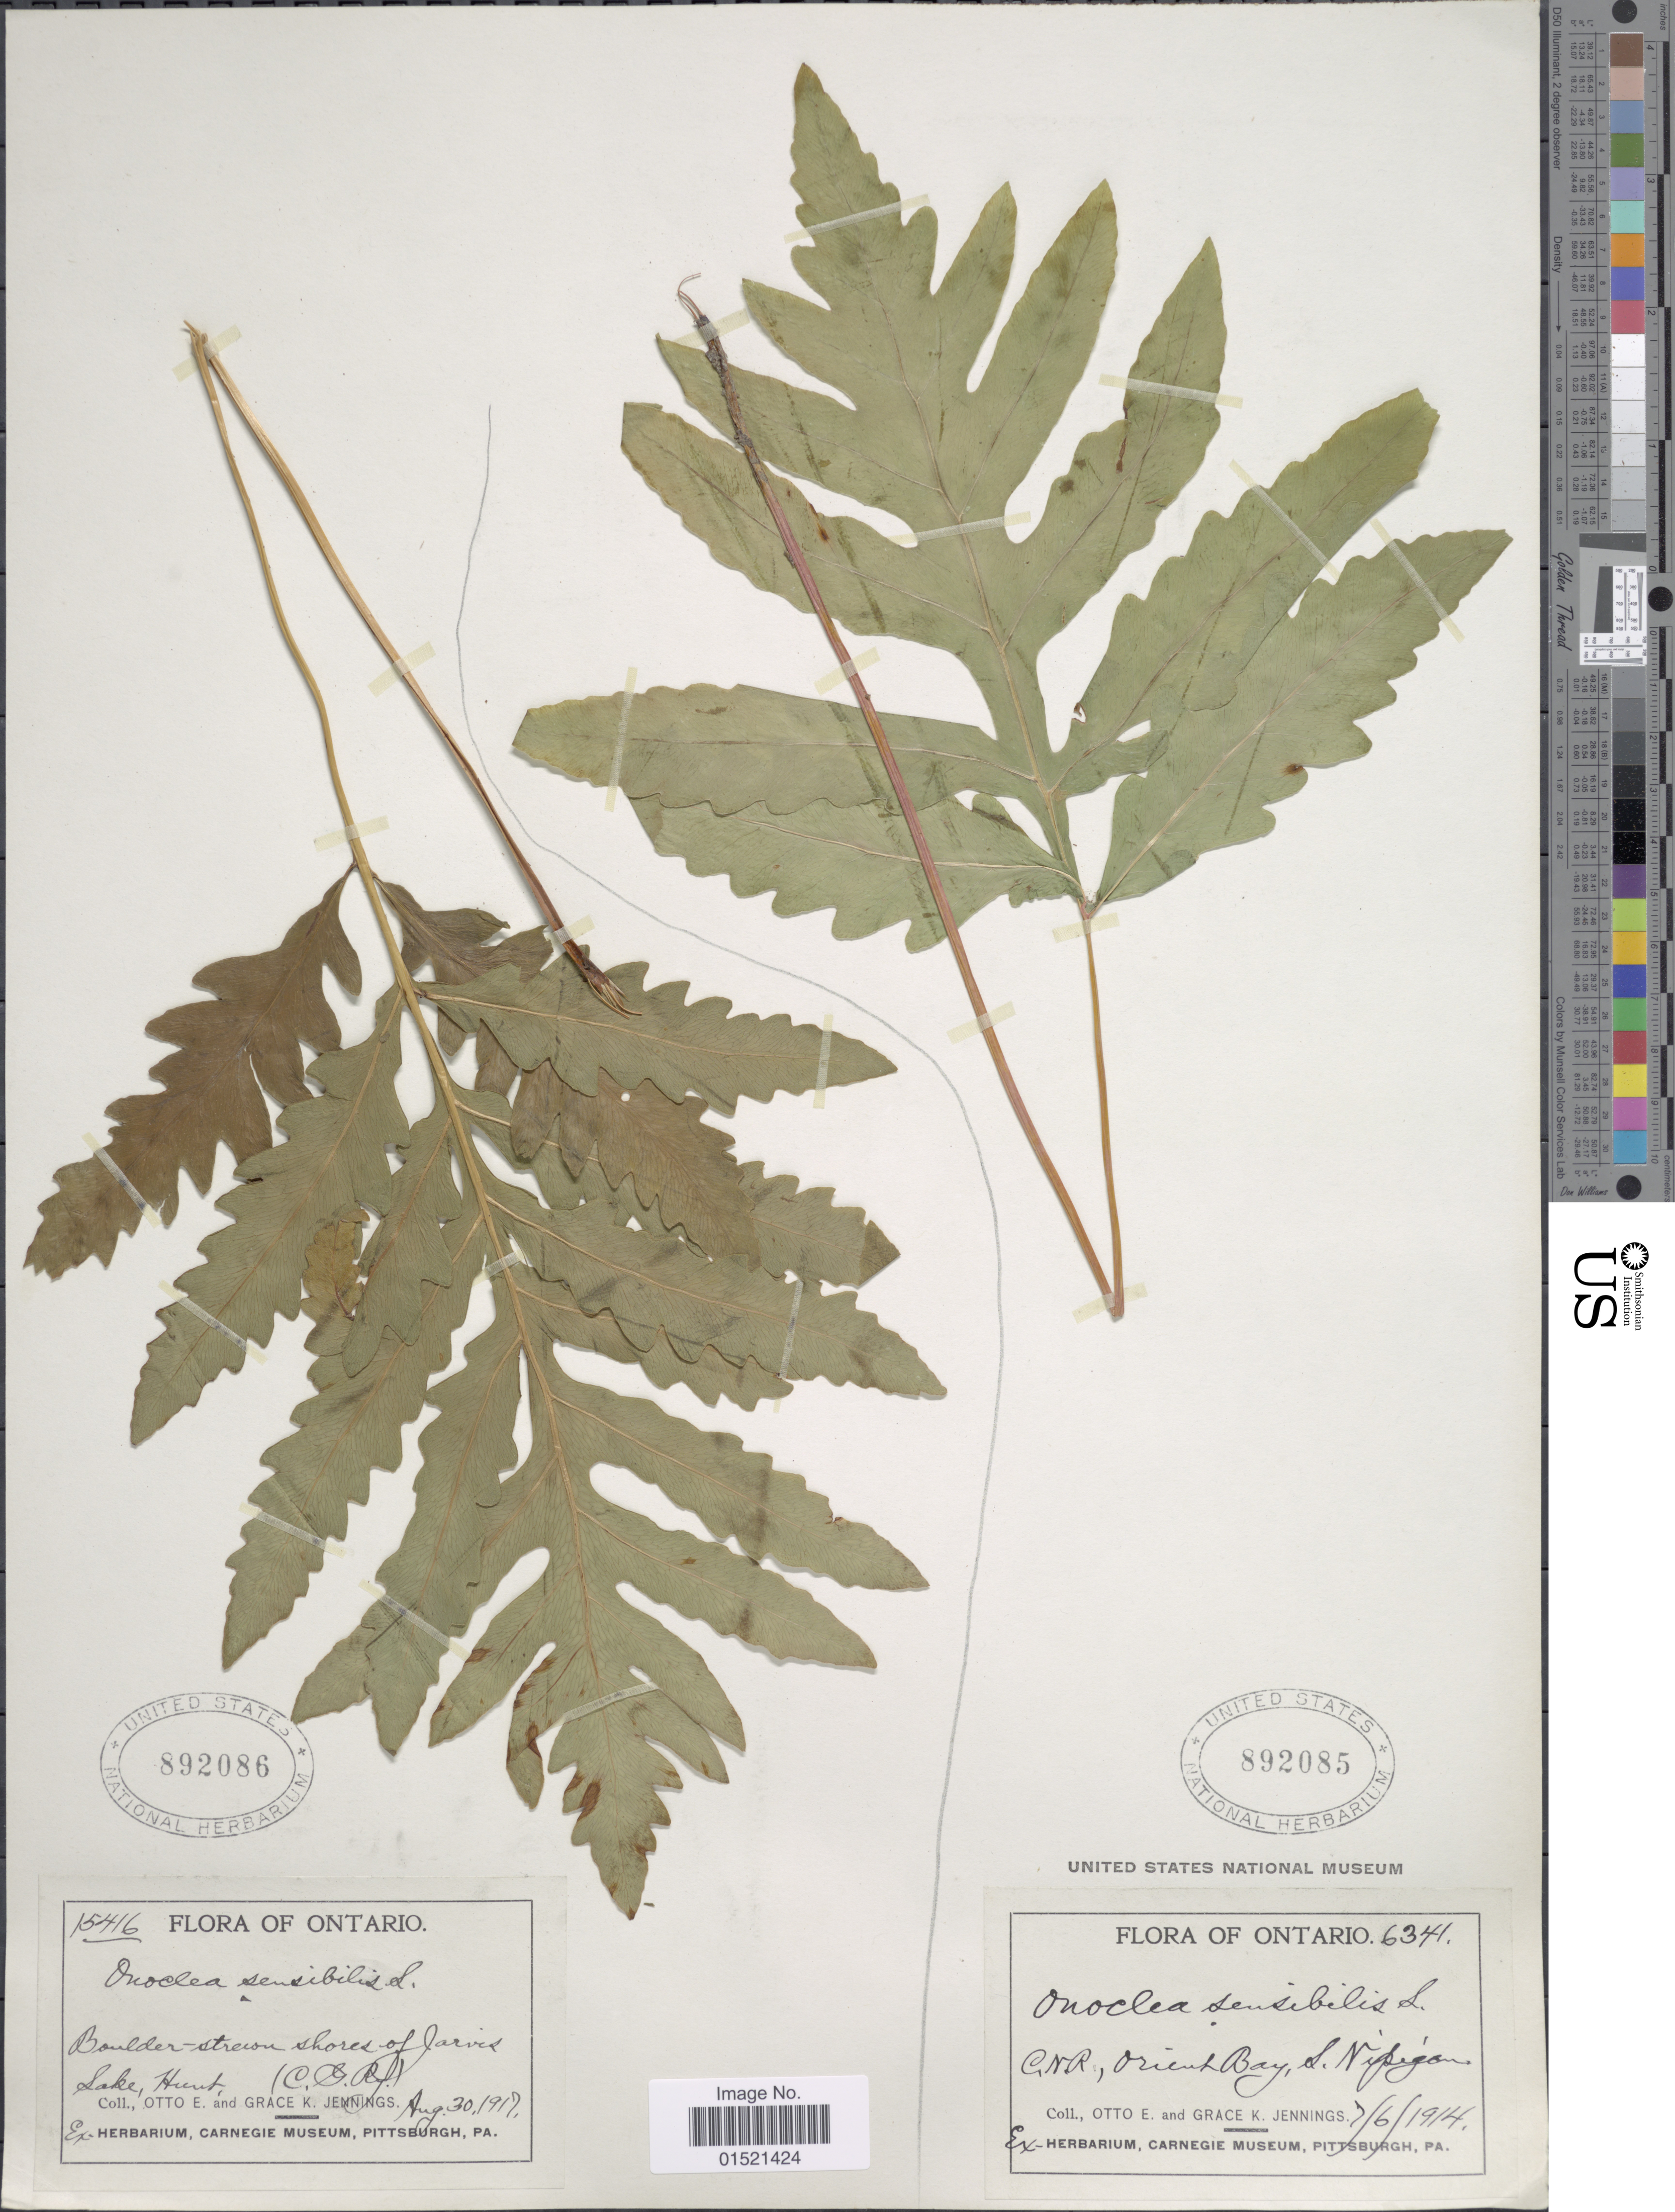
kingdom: Plantae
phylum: Tracheophyta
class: Polypodiopsida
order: Polypodiales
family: Onocleaceae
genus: Onoclea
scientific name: Onoclea sensibilis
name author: L.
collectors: O. E. Jennings & G. K. Jennings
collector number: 6341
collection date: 1914-06-07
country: Canada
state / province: Ontario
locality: C.N.R., Orient Bay, S. Nippon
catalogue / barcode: US 892085-2